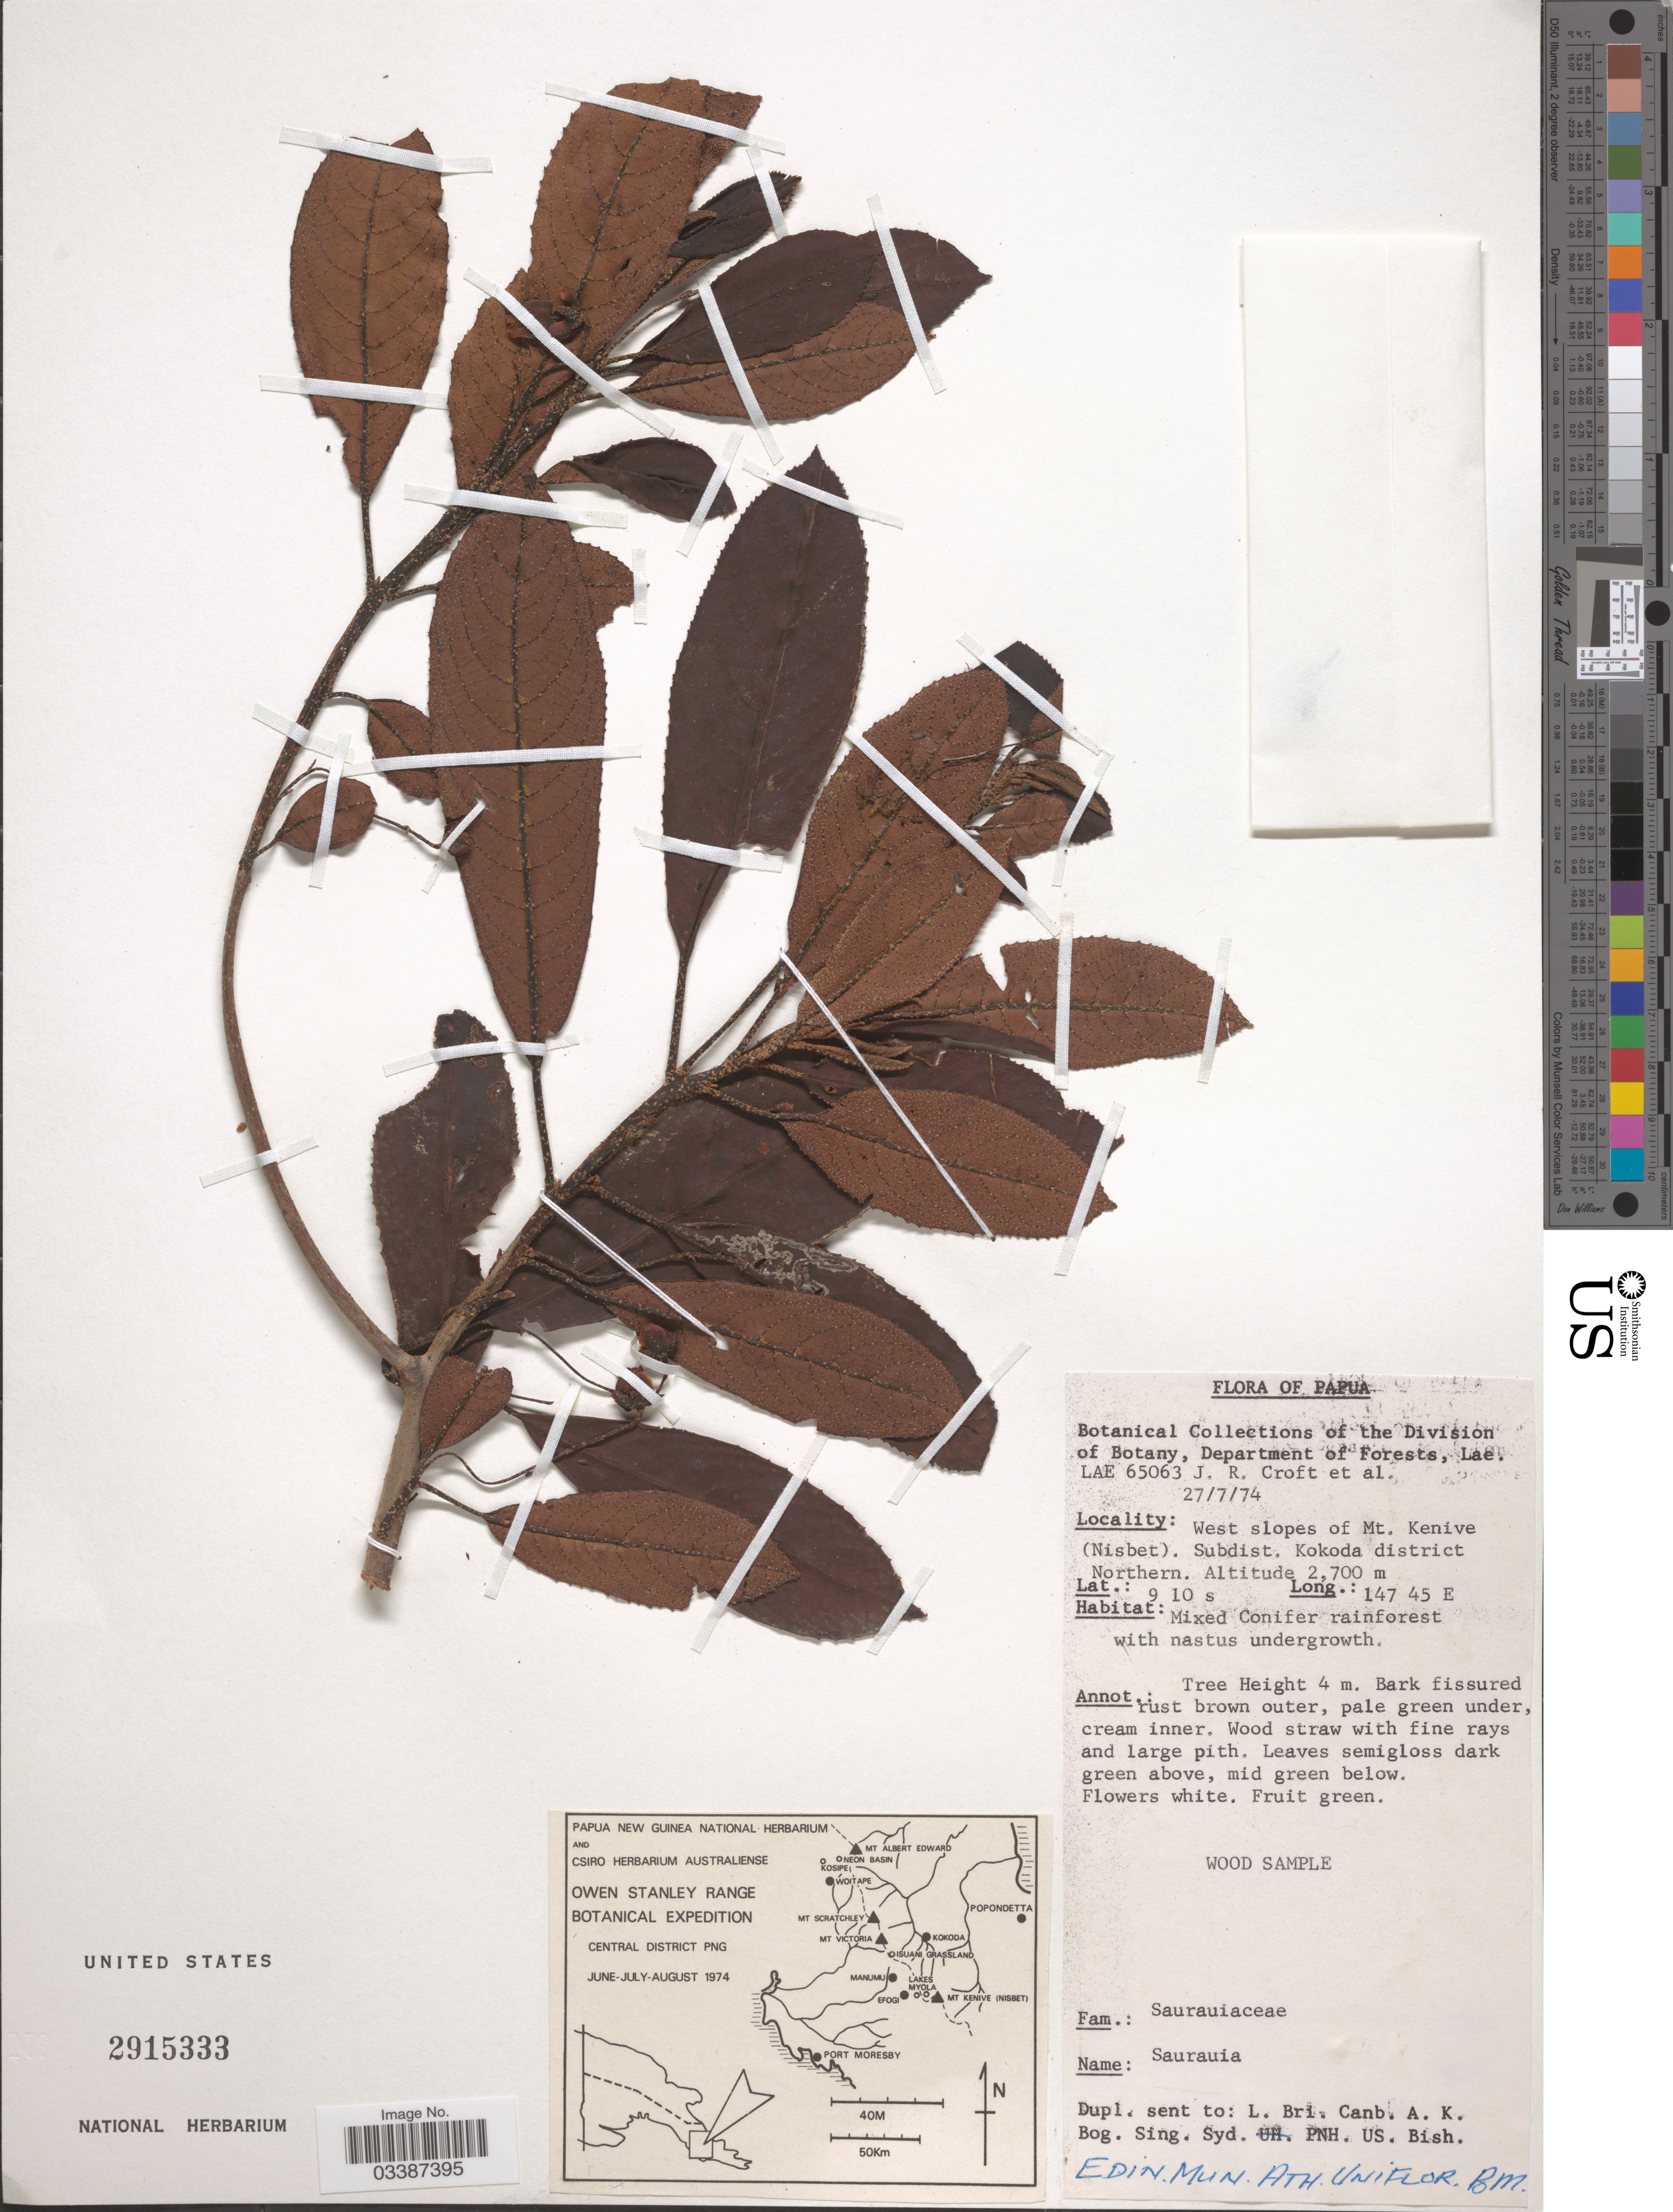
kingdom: Plantae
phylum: Tracheophyta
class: Magnoliopsida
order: Ericales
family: Actinidiaceae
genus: Saurauia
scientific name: Saurauia sp.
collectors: J. R. Croft & et al.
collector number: LAE 65063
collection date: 1974-07-27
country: Papua New Guinea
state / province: Northern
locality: Papua. West slopes of Mt. Kenive (Nisbet). Subdist. Kokoda district Northern.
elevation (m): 2700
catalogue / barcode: US 2915333